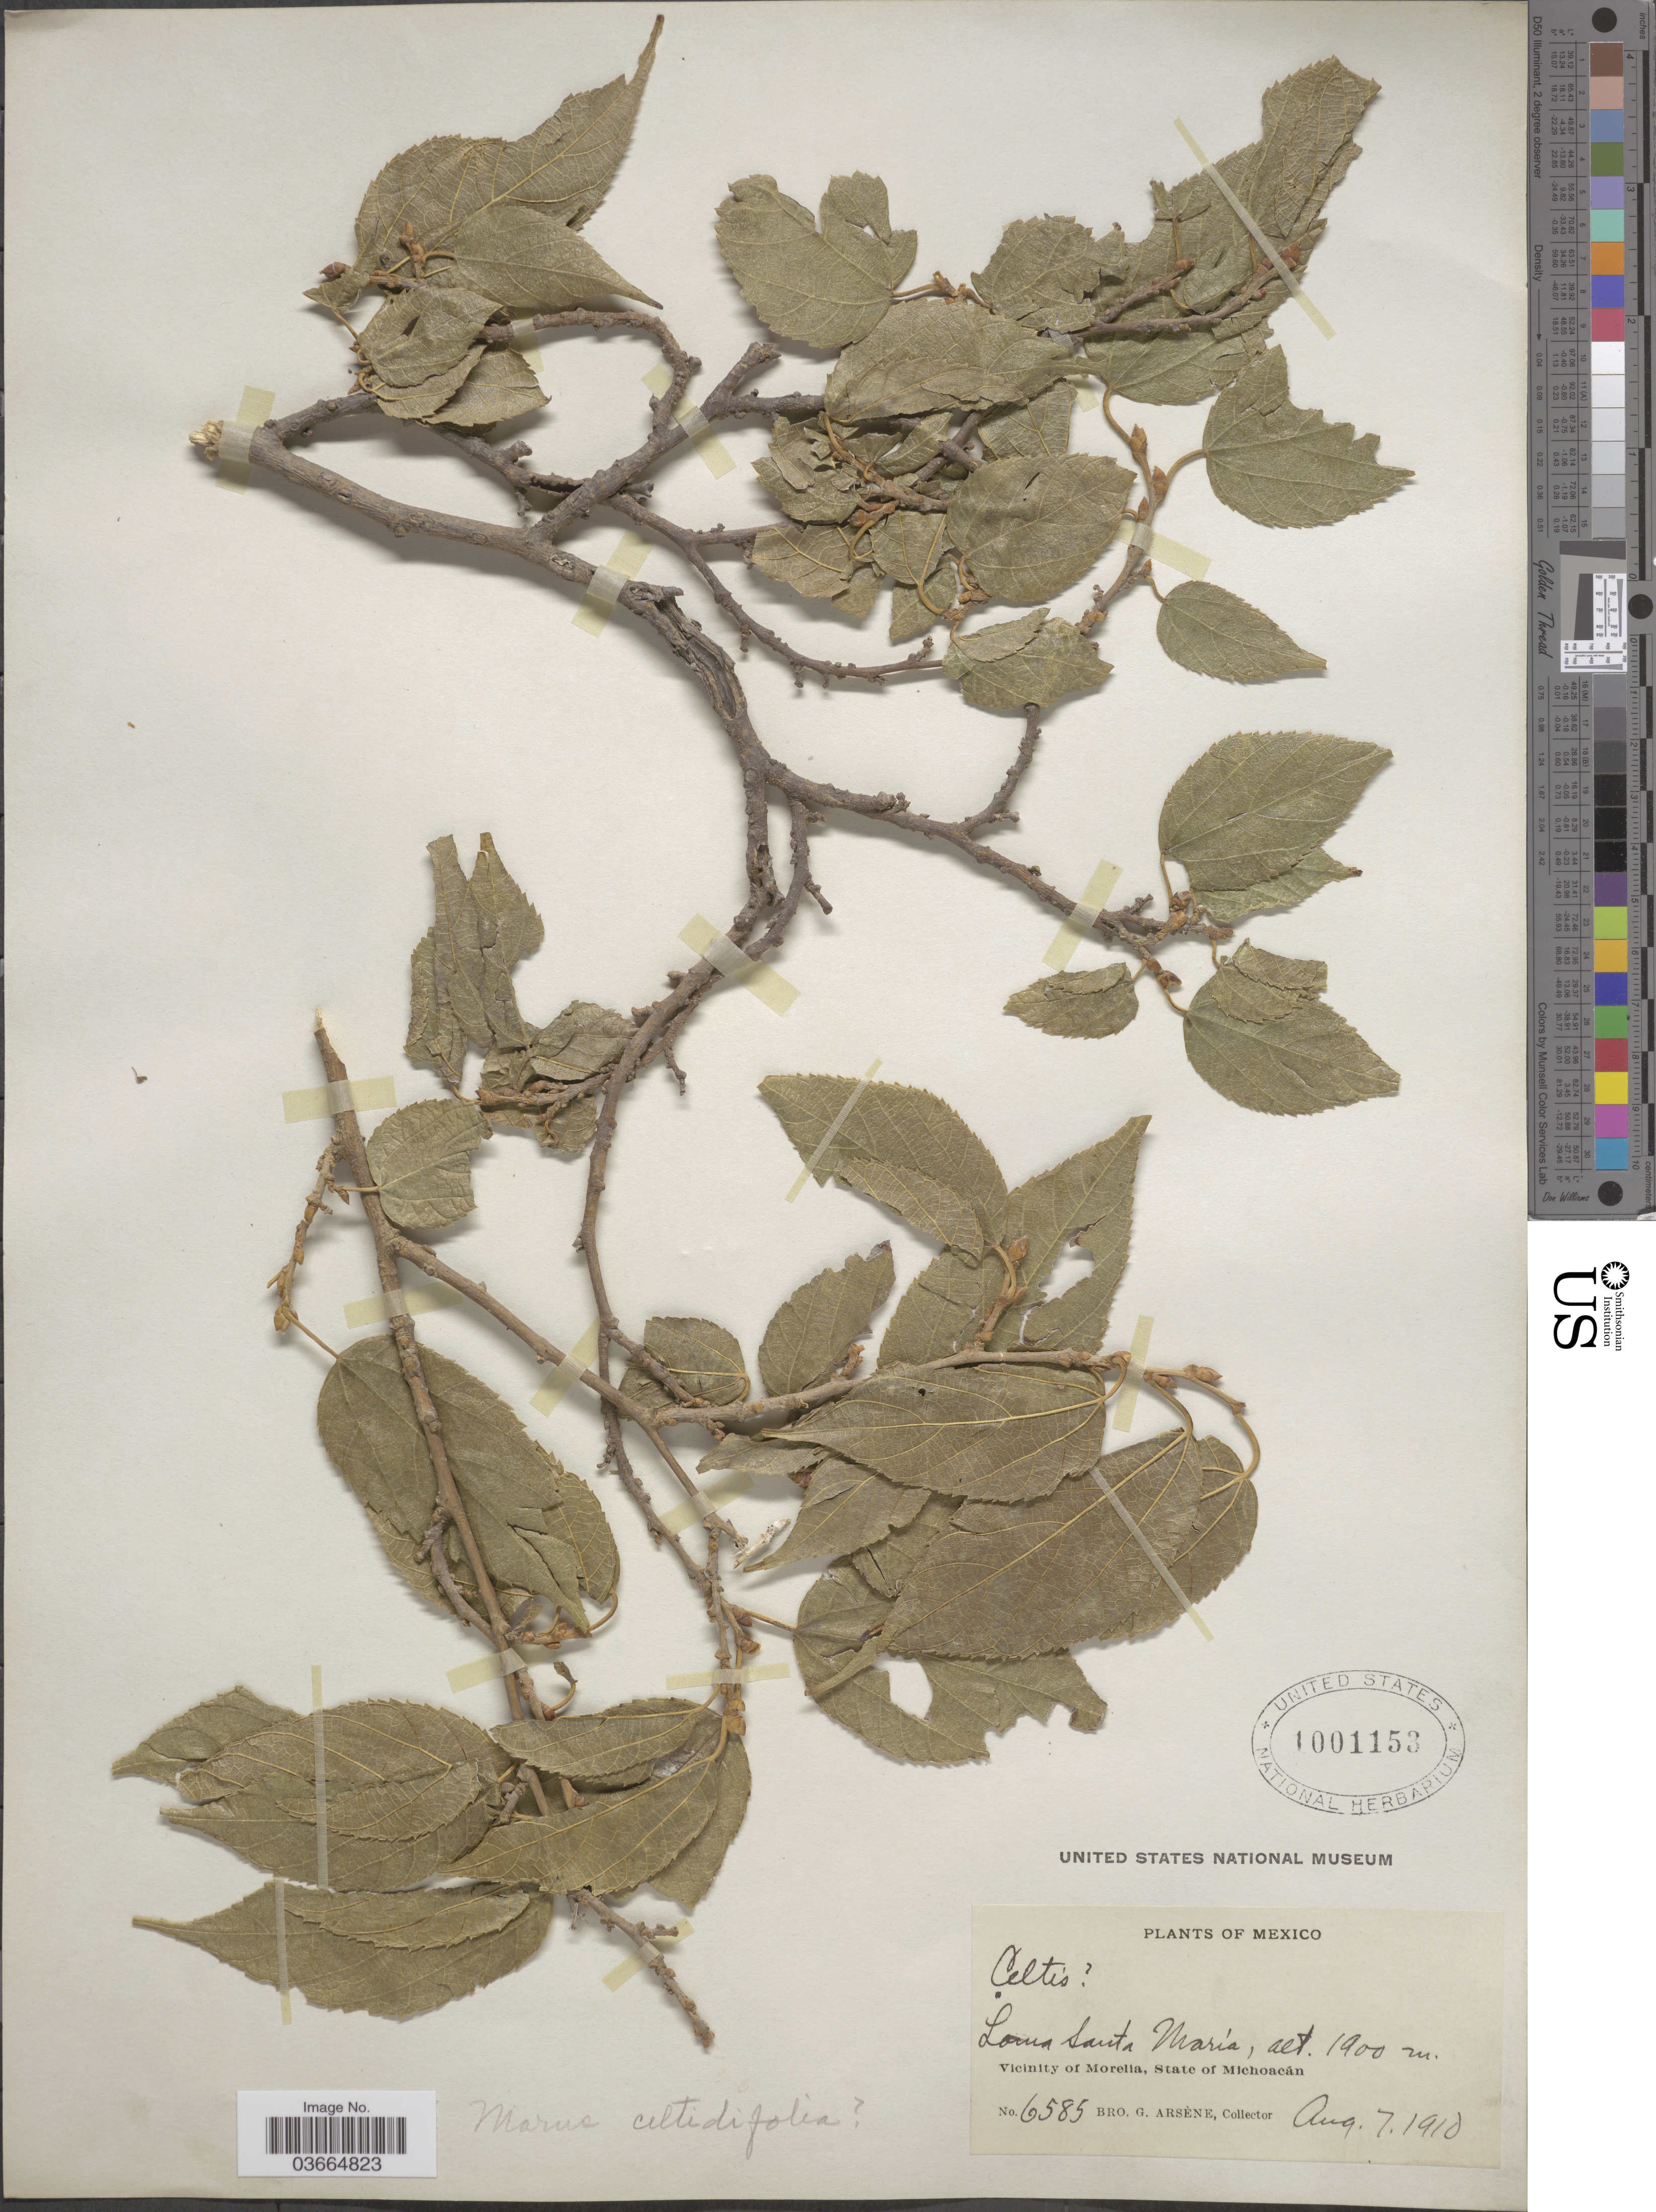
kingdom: Plantae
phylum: Tracheophyta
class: Magnoliopsida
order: Rosales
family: Moraceae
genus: Morus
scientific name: Morus celtidifolia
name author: Kunth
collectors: Bro. G. Arsène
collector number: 6585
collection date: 1910-08-07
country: Mexico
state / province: Michoacán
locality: Loma Santa María. Vicinity of Morelia, State of Michoacán.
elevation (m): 1900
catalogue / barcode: US 1001153